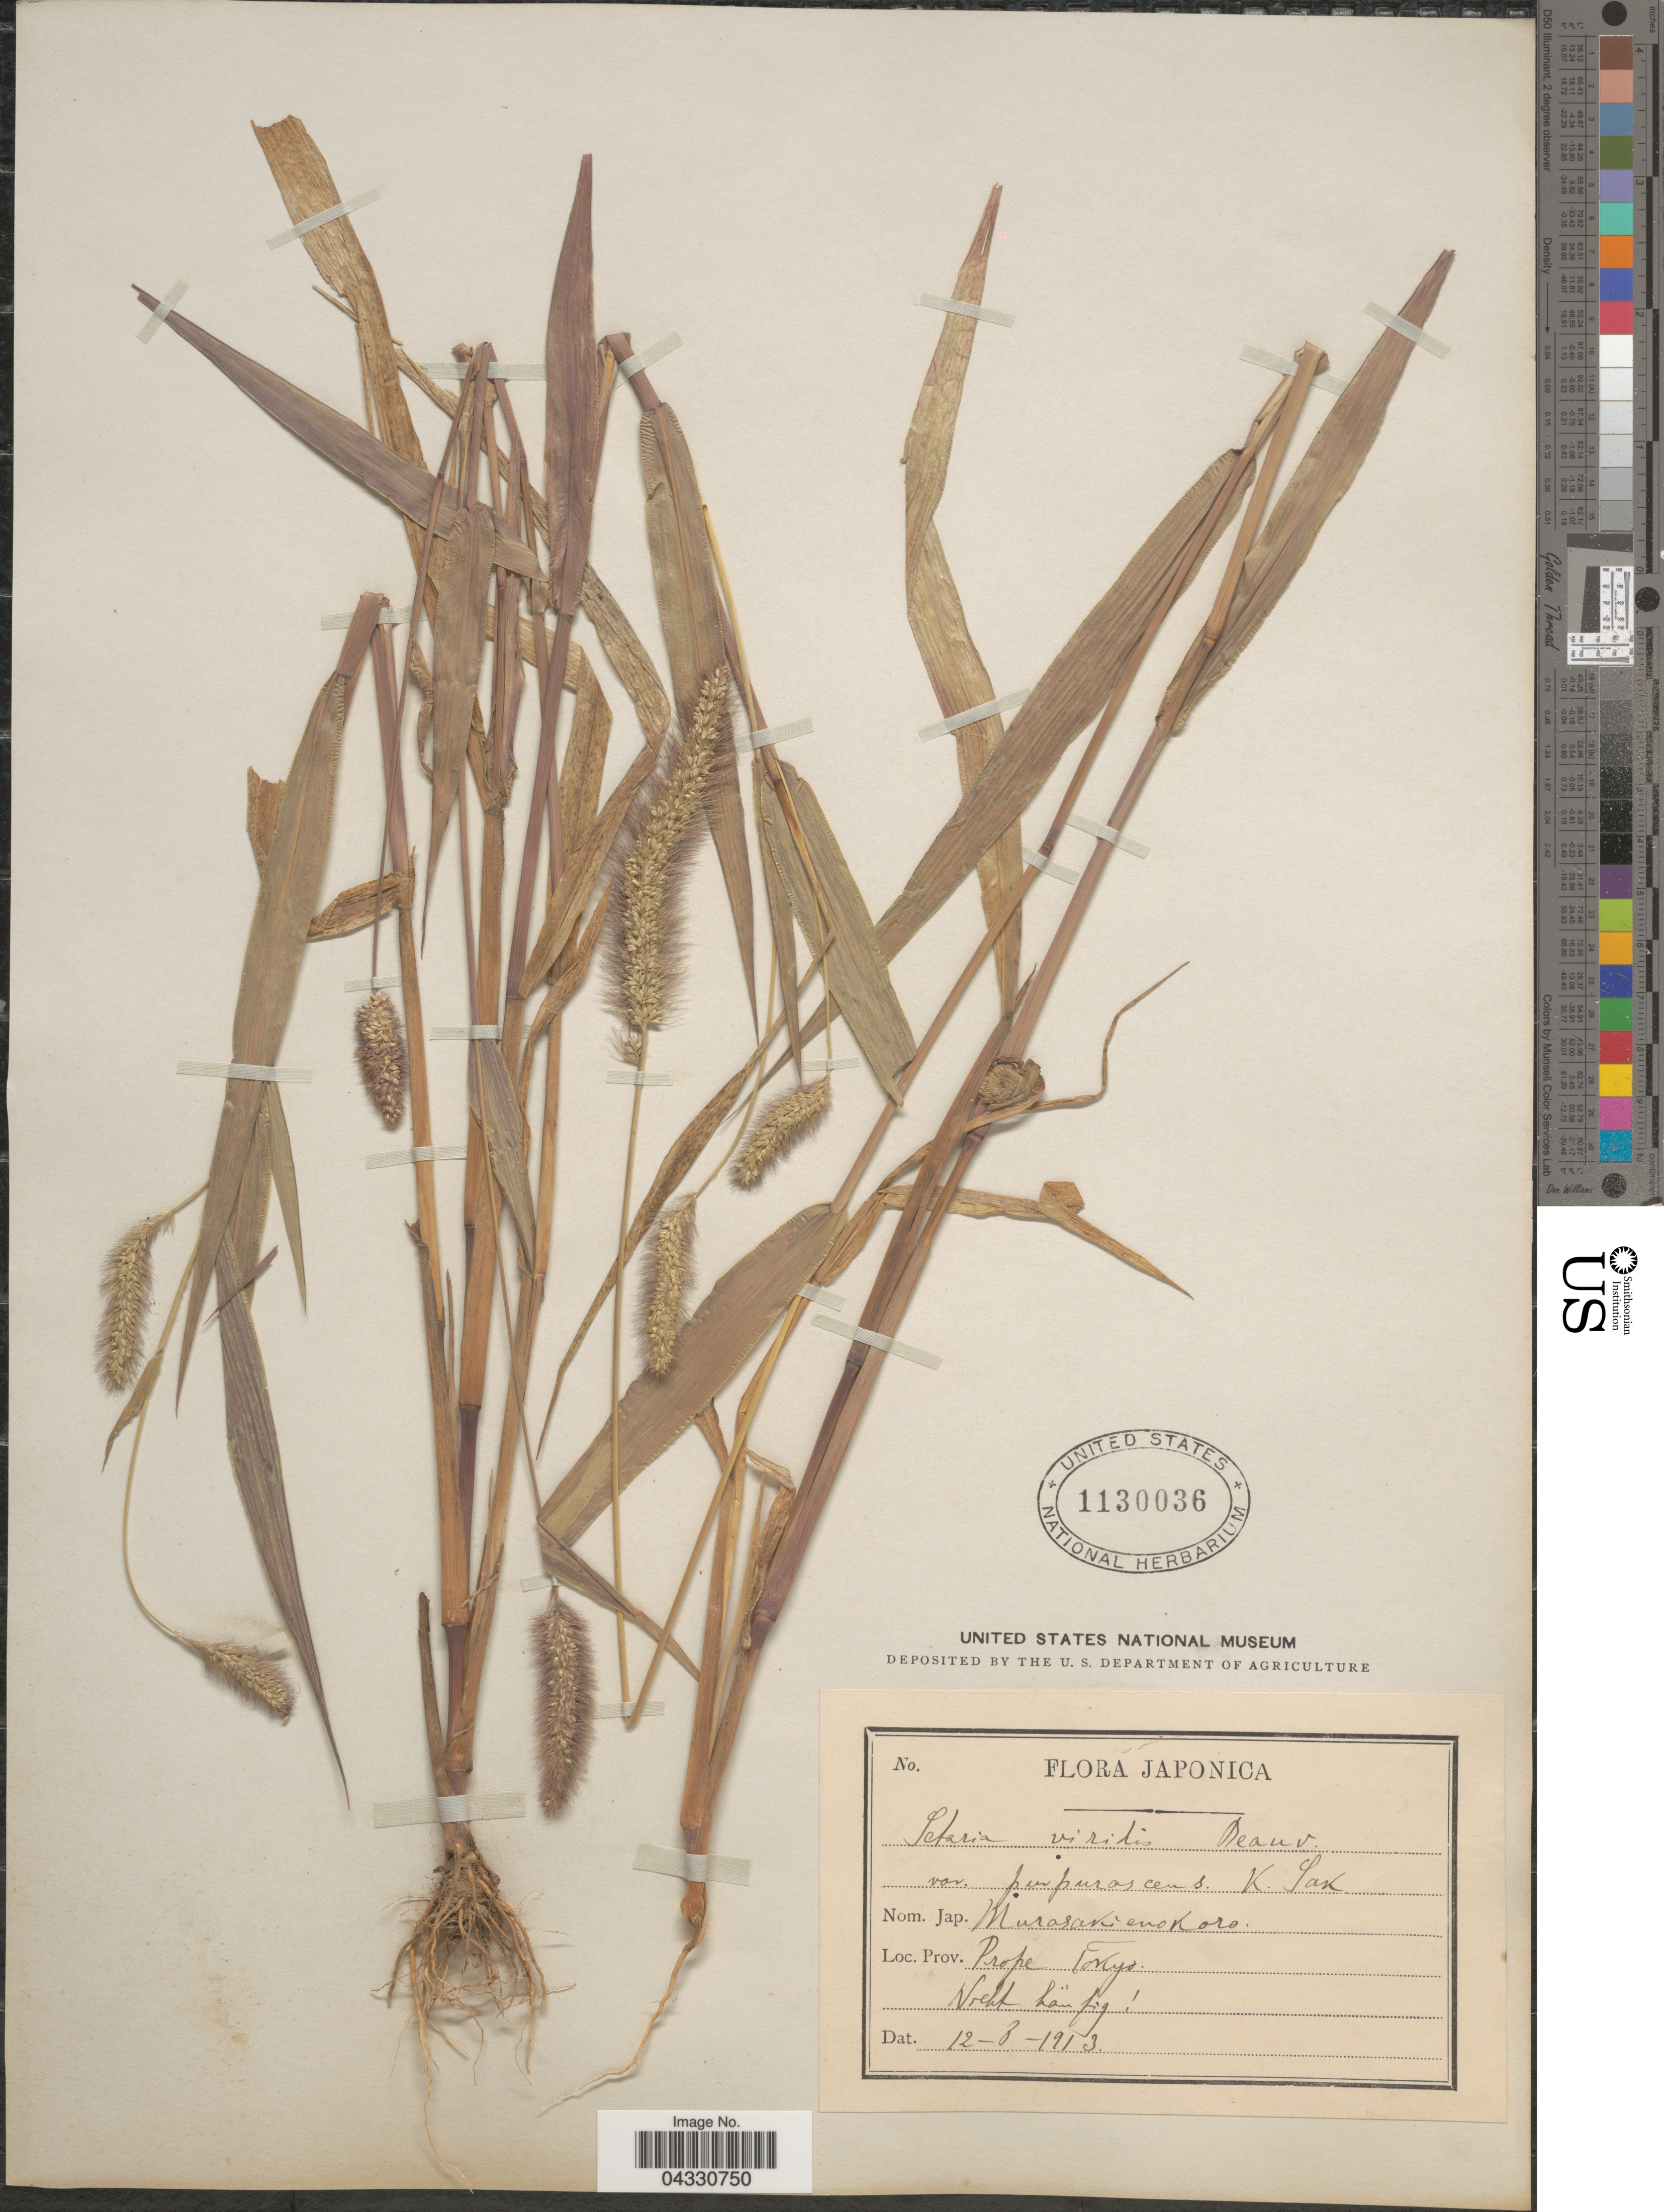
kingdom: Plantae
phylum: Tracheophyta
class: Liliopsida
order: Poales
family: Poaceae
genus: Setaria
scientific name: Setaria sp.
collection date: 1913-08-12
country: Japan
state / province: Tokyo, Federal City of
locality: Prov. Prope Tokyo. Nicht häufig.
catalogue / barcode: US 1130036